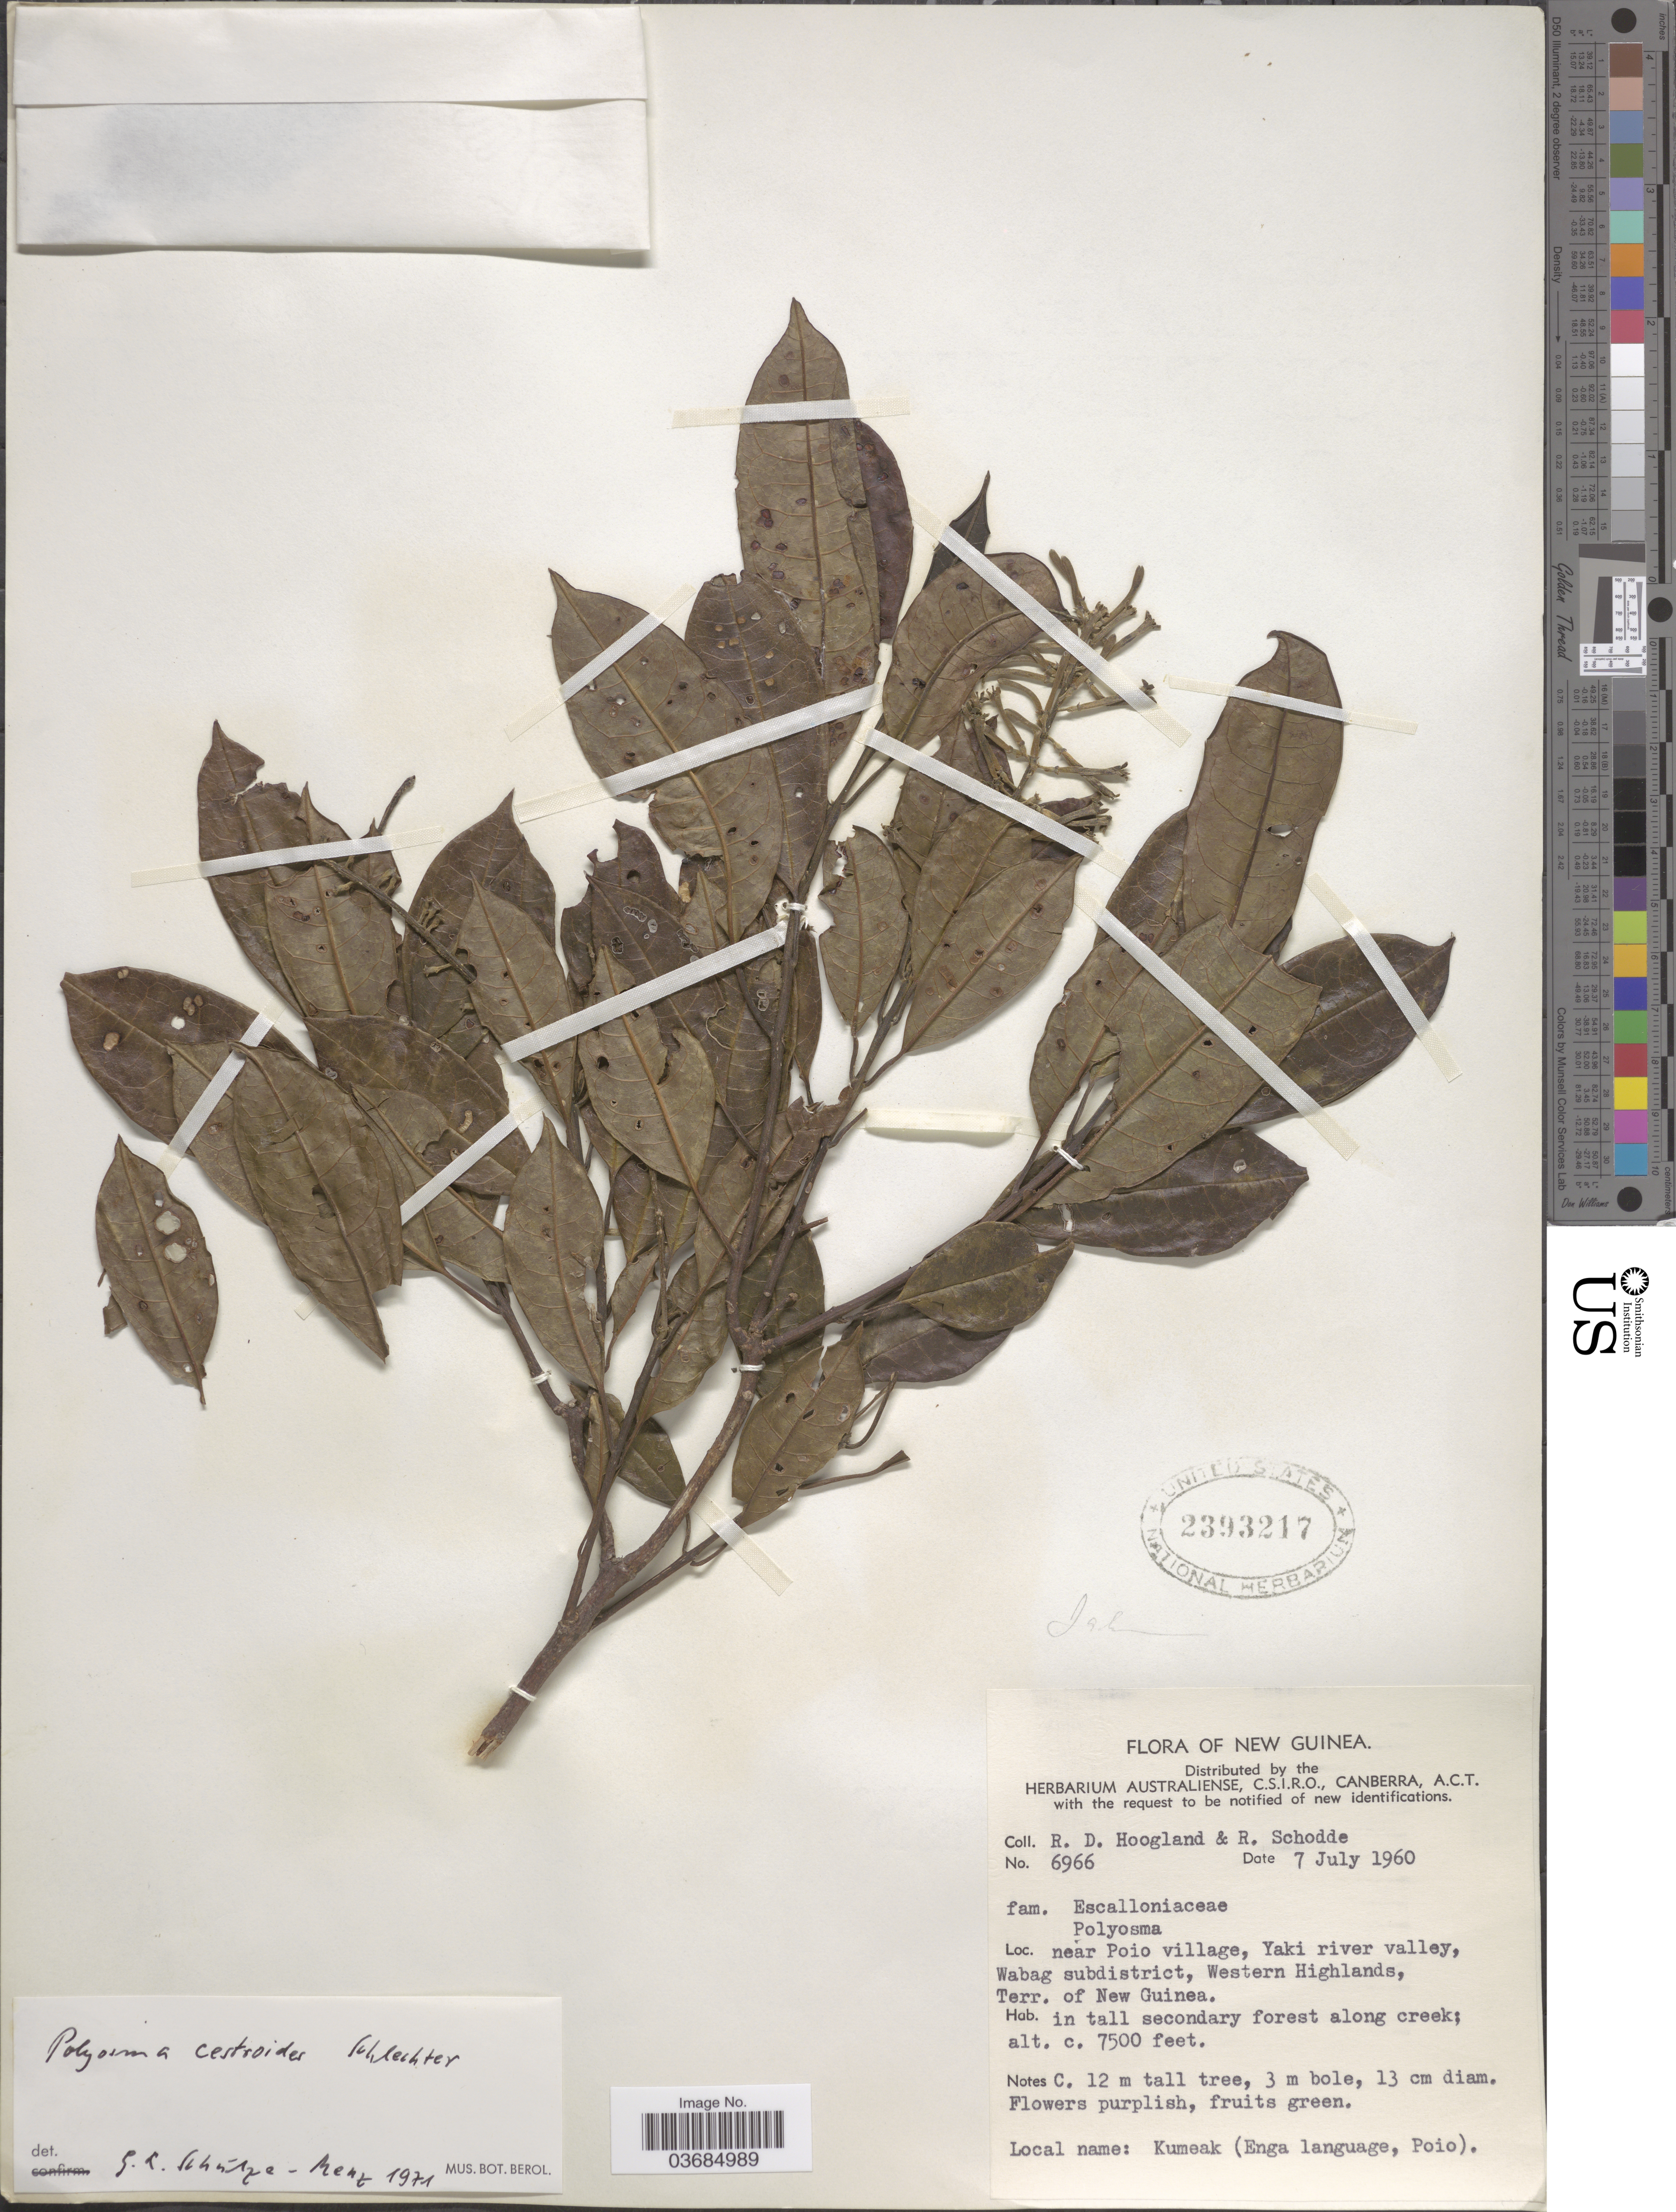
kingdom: Plantae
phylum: Tracheophyta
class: Magnoliopsida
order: Escalloniales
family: Escalloniaceae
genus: Polyosma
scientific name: Polyosma cestroides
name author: Schltr.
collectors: R. D. Hoogland & R. Schodde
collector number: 6966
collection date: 1960-07-07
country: Papua New Guinea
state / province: Western Highlands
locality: New Guinea. Near Poio village, Yaki river valley, Wabag subdistrict, Terr. of New Guinea.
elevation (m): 2286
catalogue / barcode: US 2393217